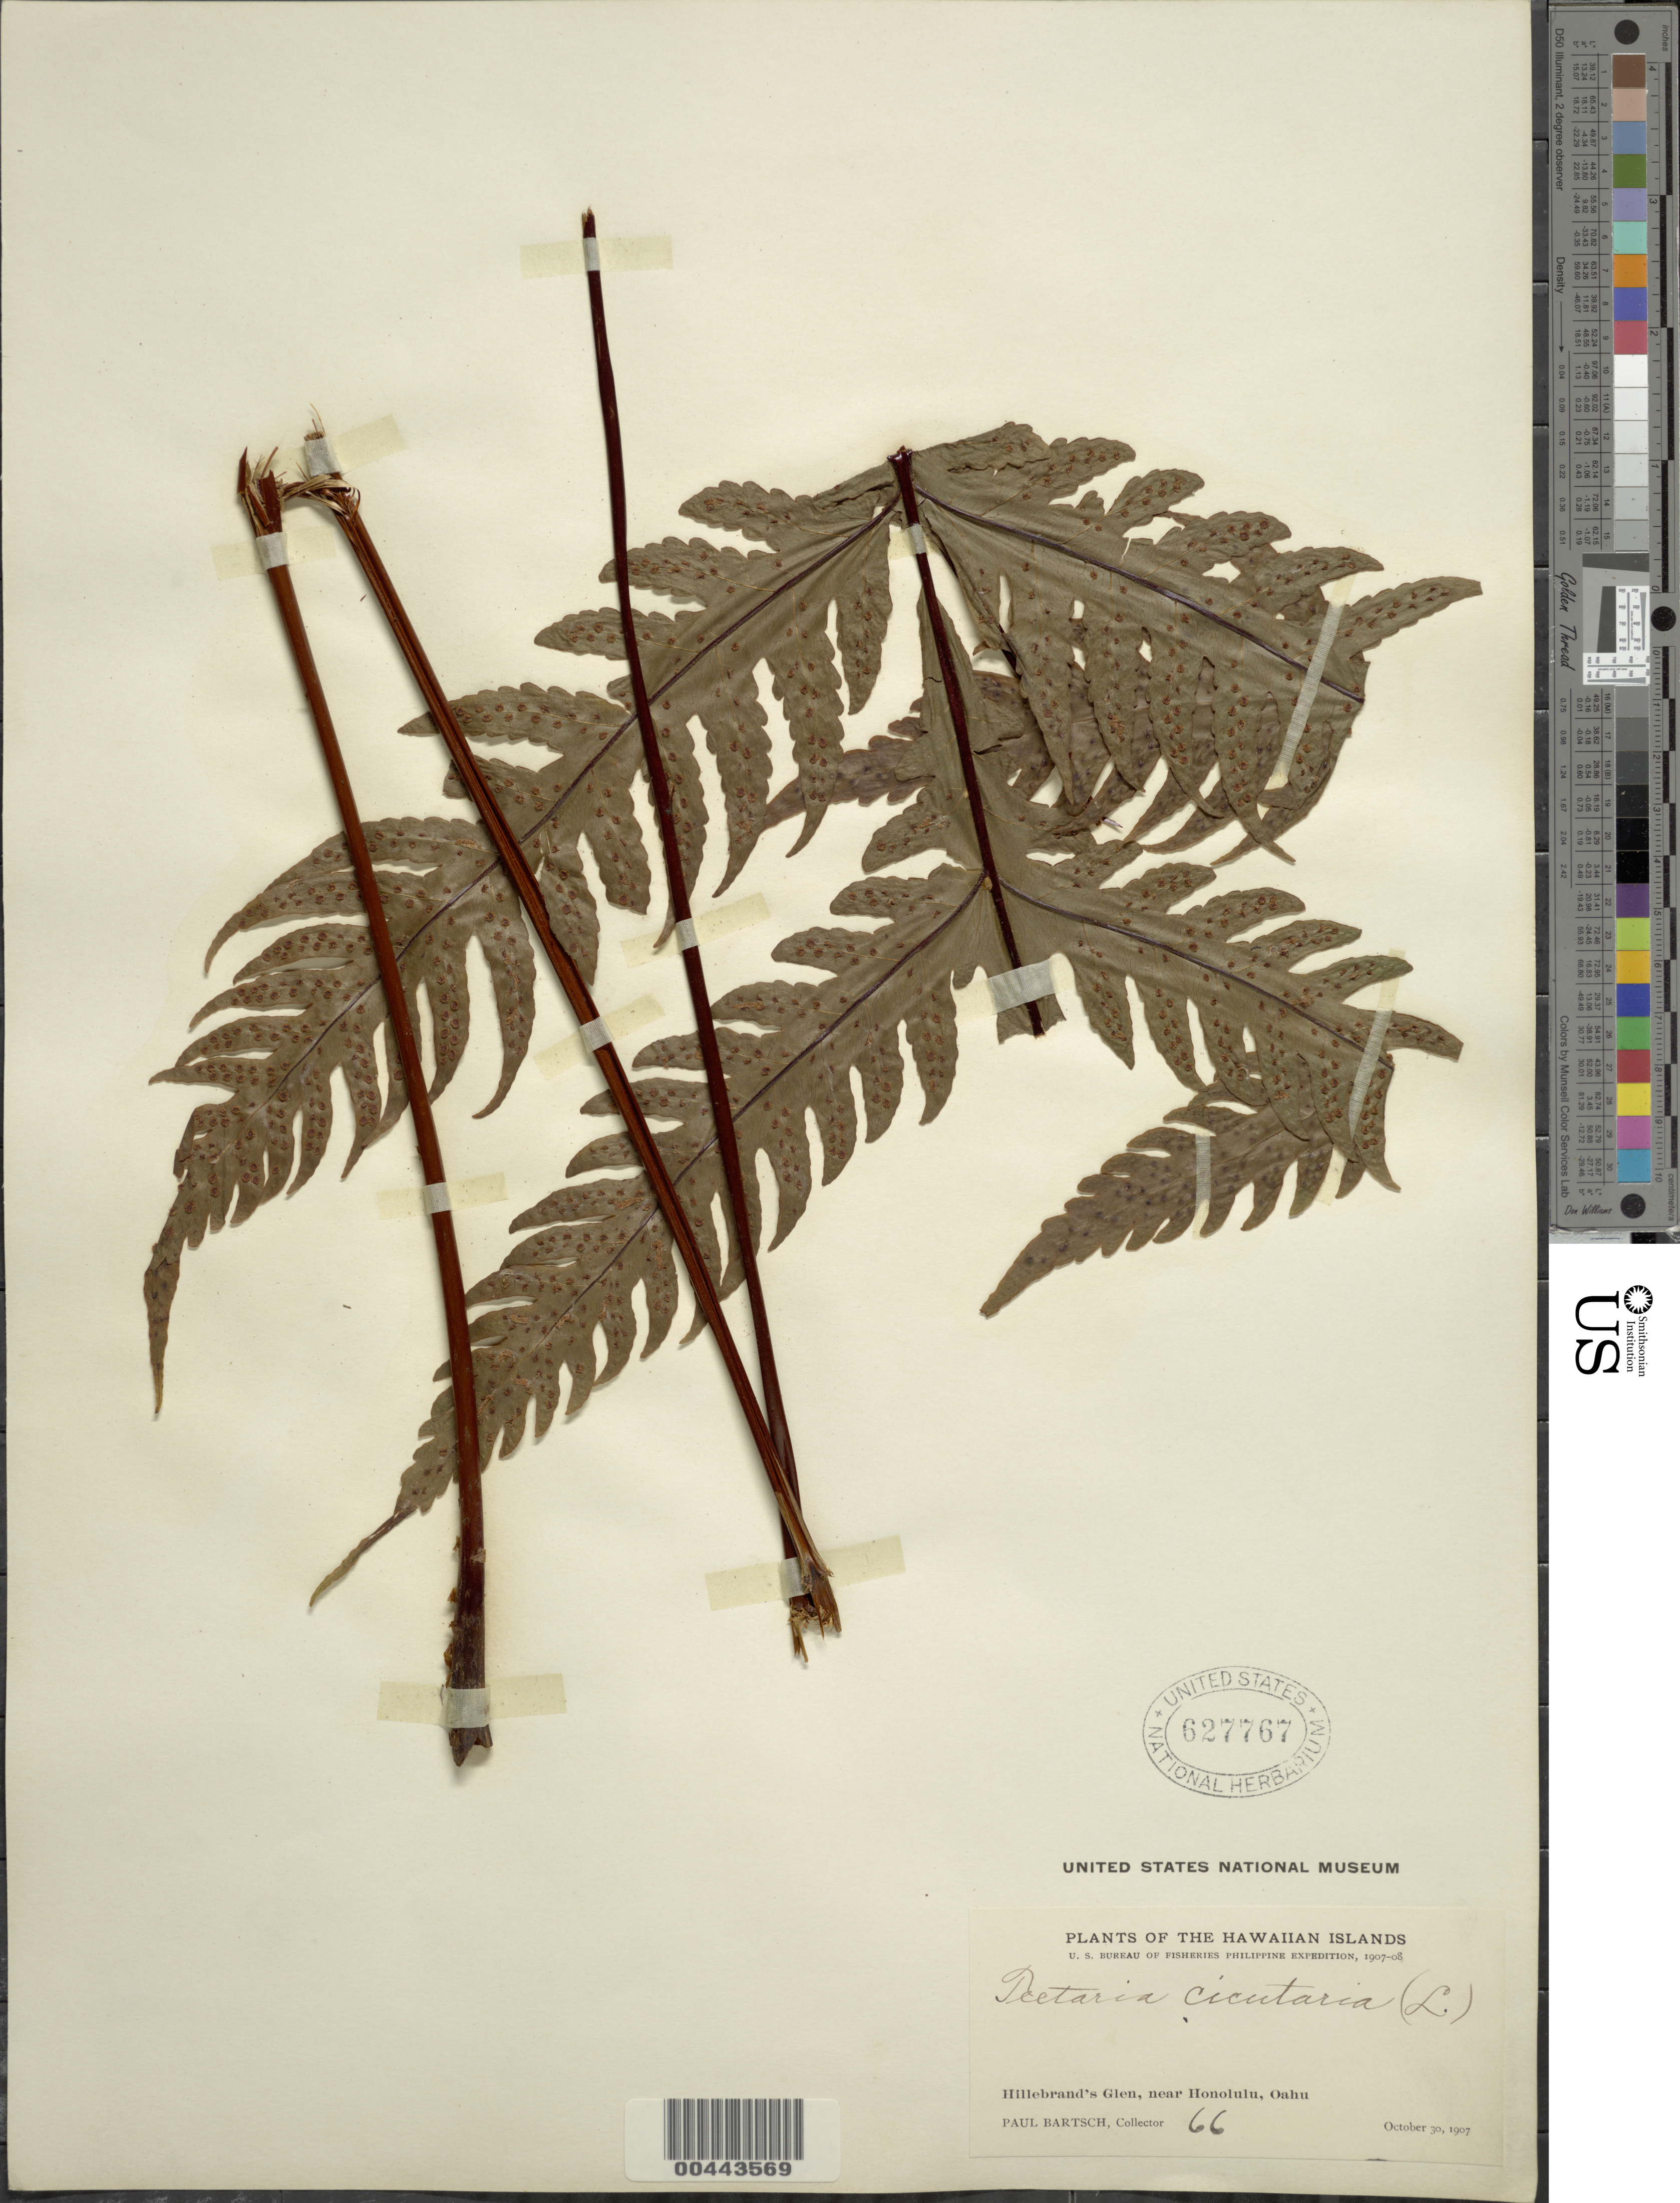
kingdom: Plantae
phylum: Tracheophyta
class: Polypodiopsida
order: Polypodiales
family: Tectariaceae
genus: Tectaria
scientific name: Tectaria gaudichaudii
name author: (Mett.) Maxon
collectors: P. Bartsch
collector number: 66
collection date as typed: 30 Oct 1907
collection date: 1907-10-30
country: United States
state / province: Hawaii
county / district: Honolulu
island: Oahu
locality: Hillebrand's Glen, near Honolulu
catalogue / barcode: US 627767